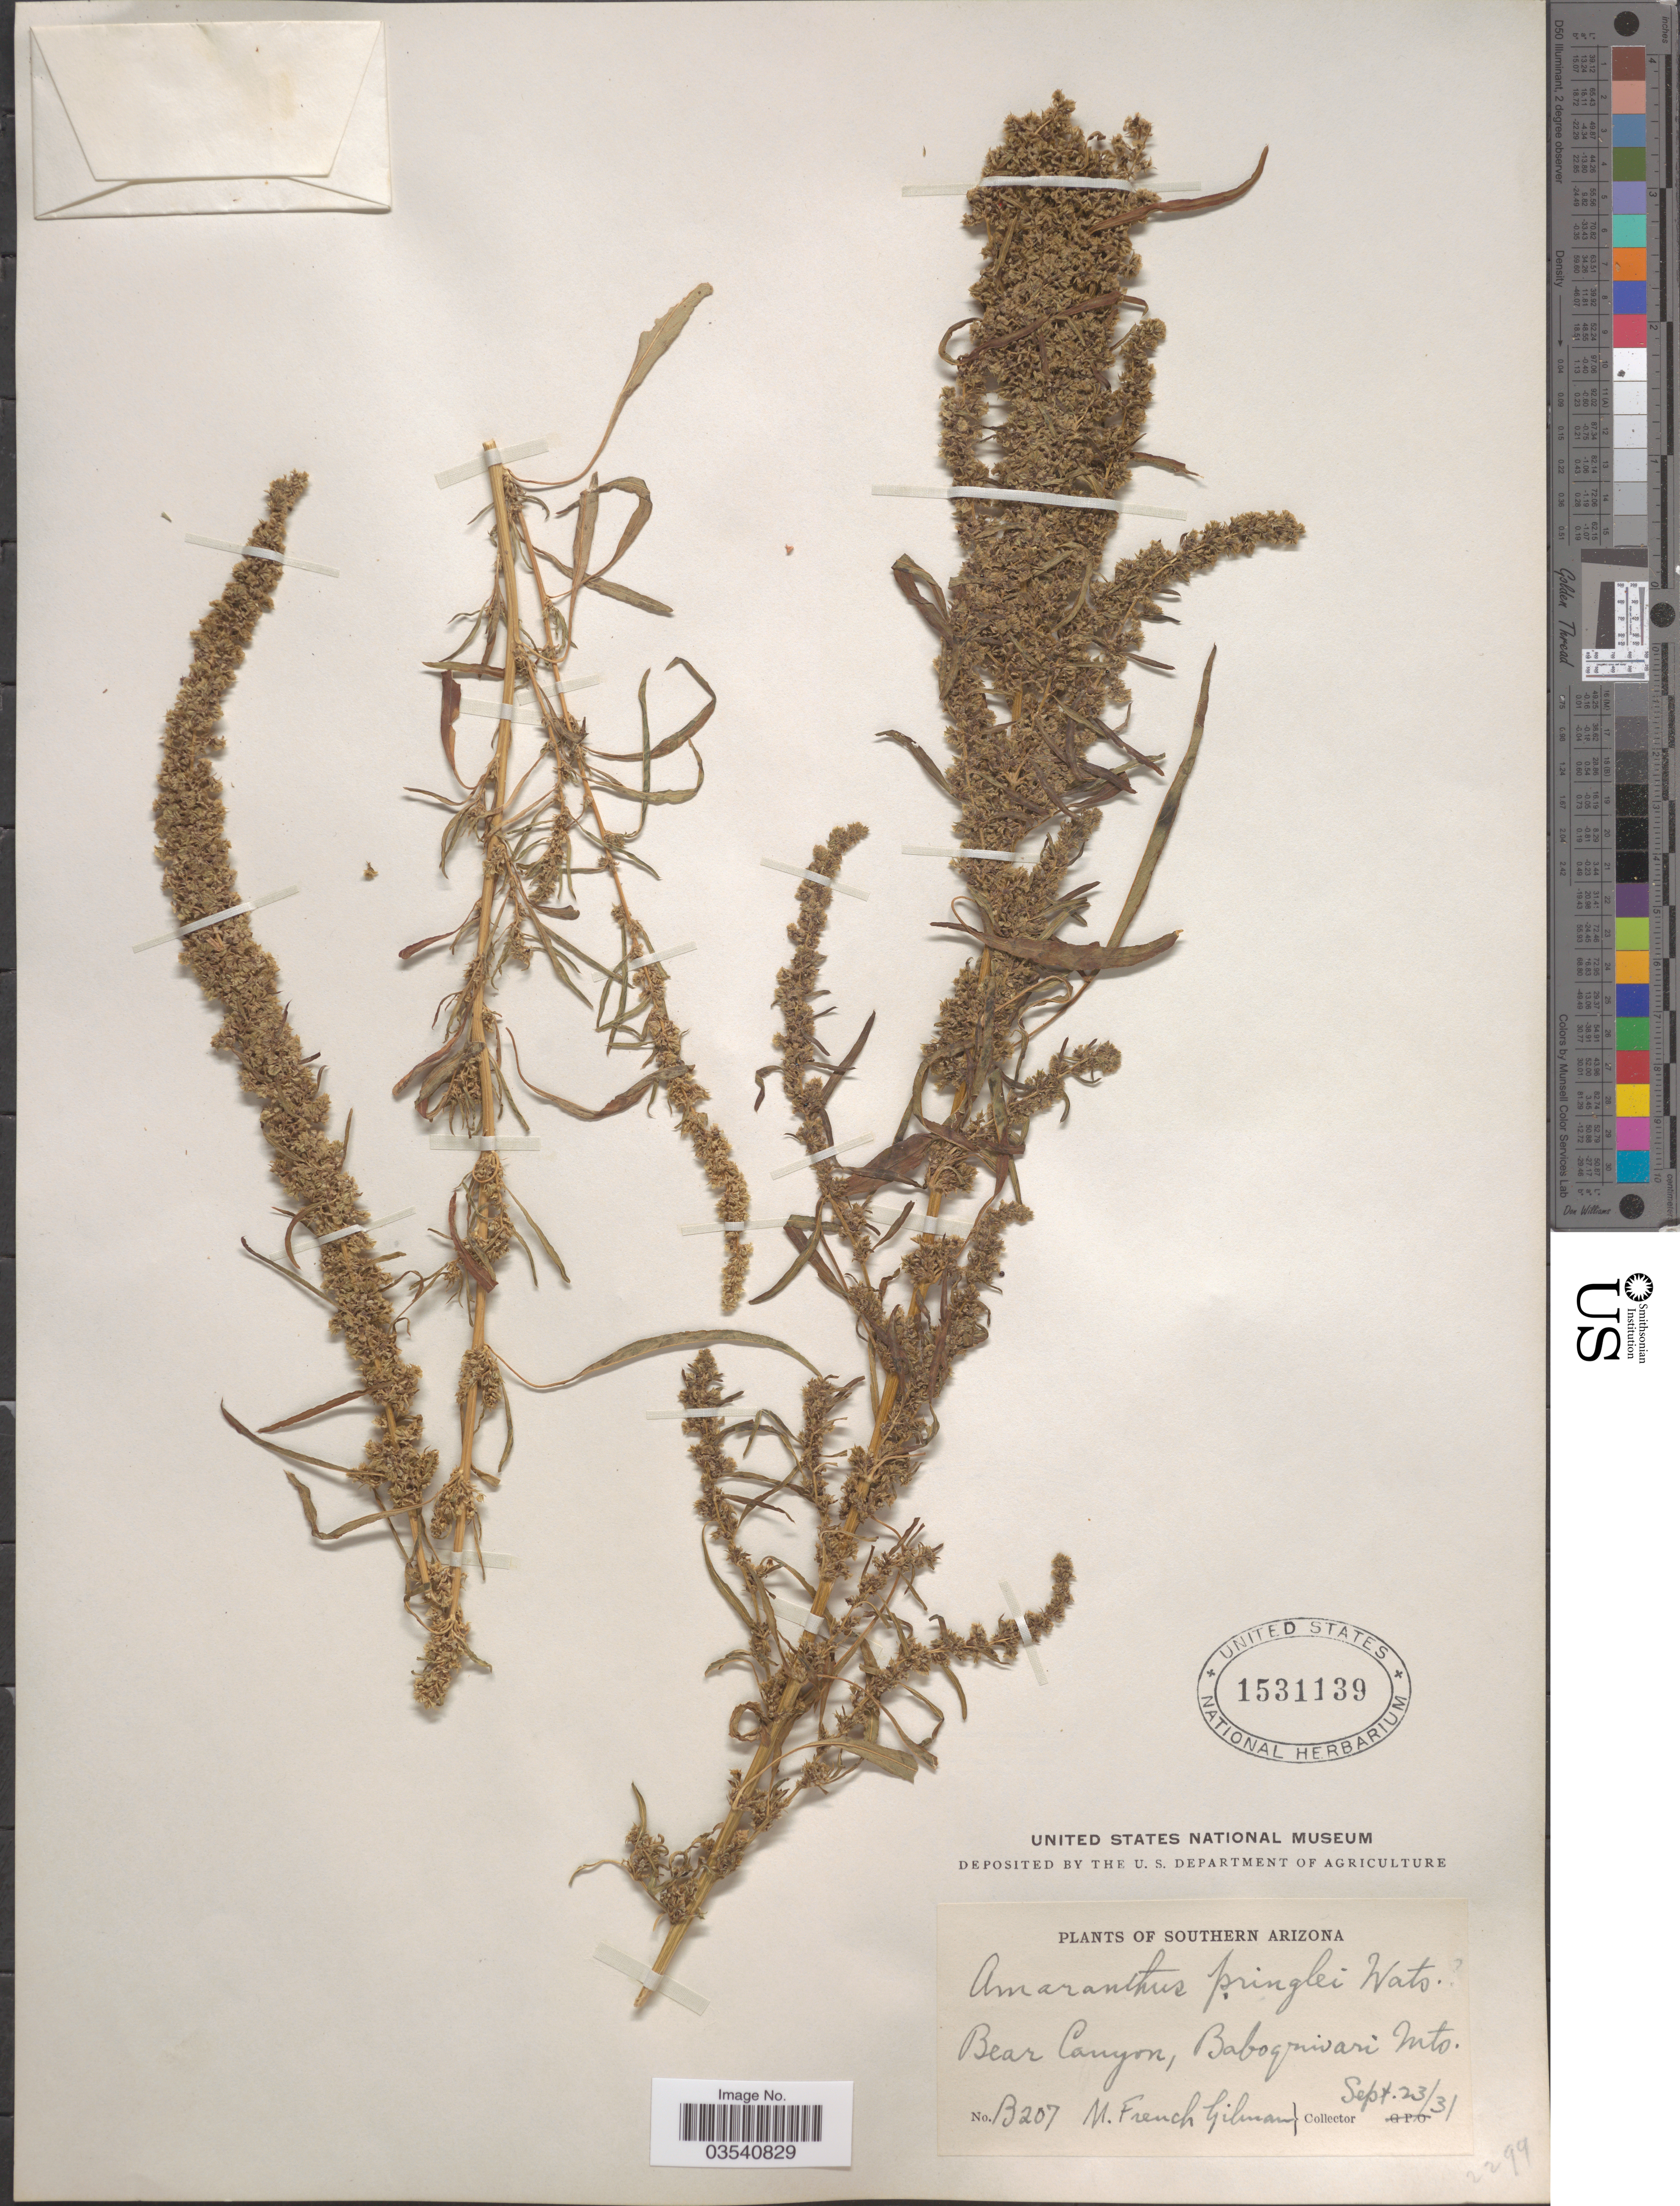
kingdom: Plantae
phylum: Tracheophyta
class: Magnoliopsida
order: Caryophyllales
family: Amaranthaceae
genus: Amaranthus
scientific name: Amaranthus pringlei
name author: S. Watson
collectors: M. F. Gilman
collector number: B207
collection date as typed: Transcribed d/m/y: 23/9/31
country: United States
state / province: Arizona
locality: Southern Arizona. Bear Canyon. Baboquivari Mts.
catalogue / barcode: US 1531139